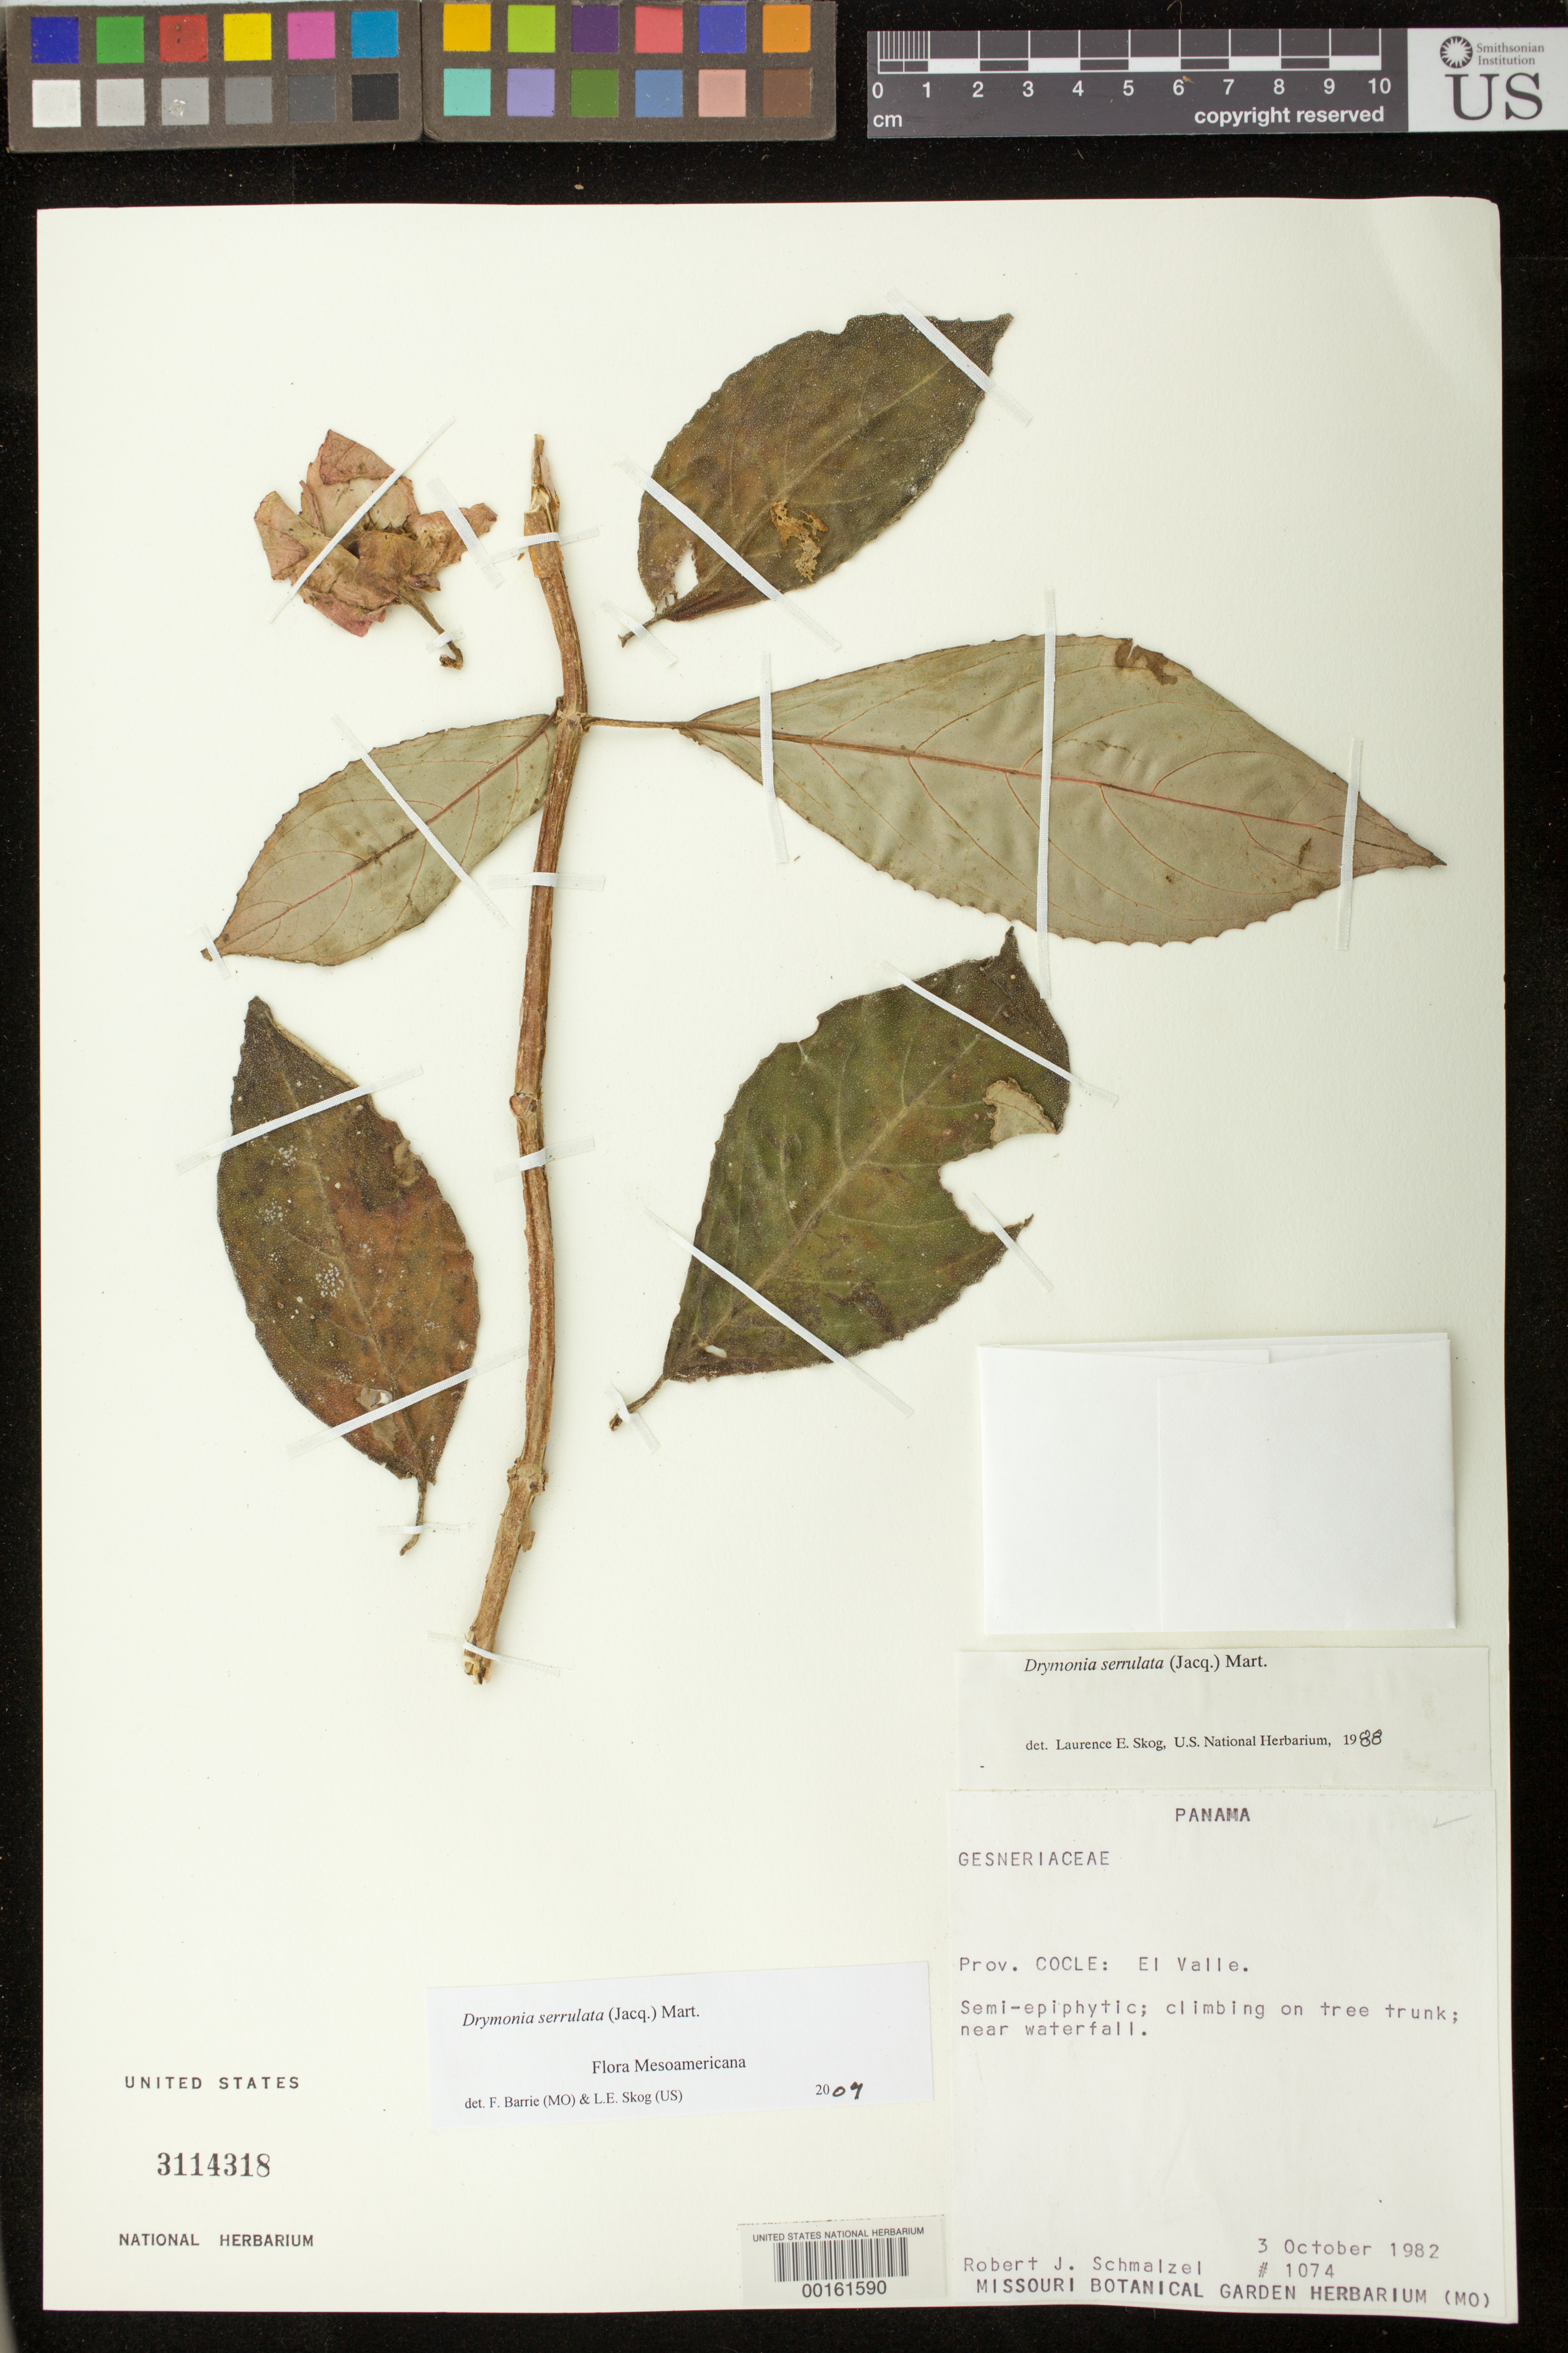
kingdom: Plantae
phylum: Tracheophyta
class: Magnoliopsida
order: Lamiales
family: Gesneriaceae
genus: Drymonia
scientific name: Drymonia serrulata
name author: (Jacq.) Mart.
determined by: Skog, Laurence E.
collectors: R. Schmalzel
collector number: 1074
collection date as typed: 03 Oct 1982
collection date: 1982-10-03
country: Panama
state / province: Coclé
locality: El Valle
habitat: Near waterfall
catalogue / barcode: US 3114318